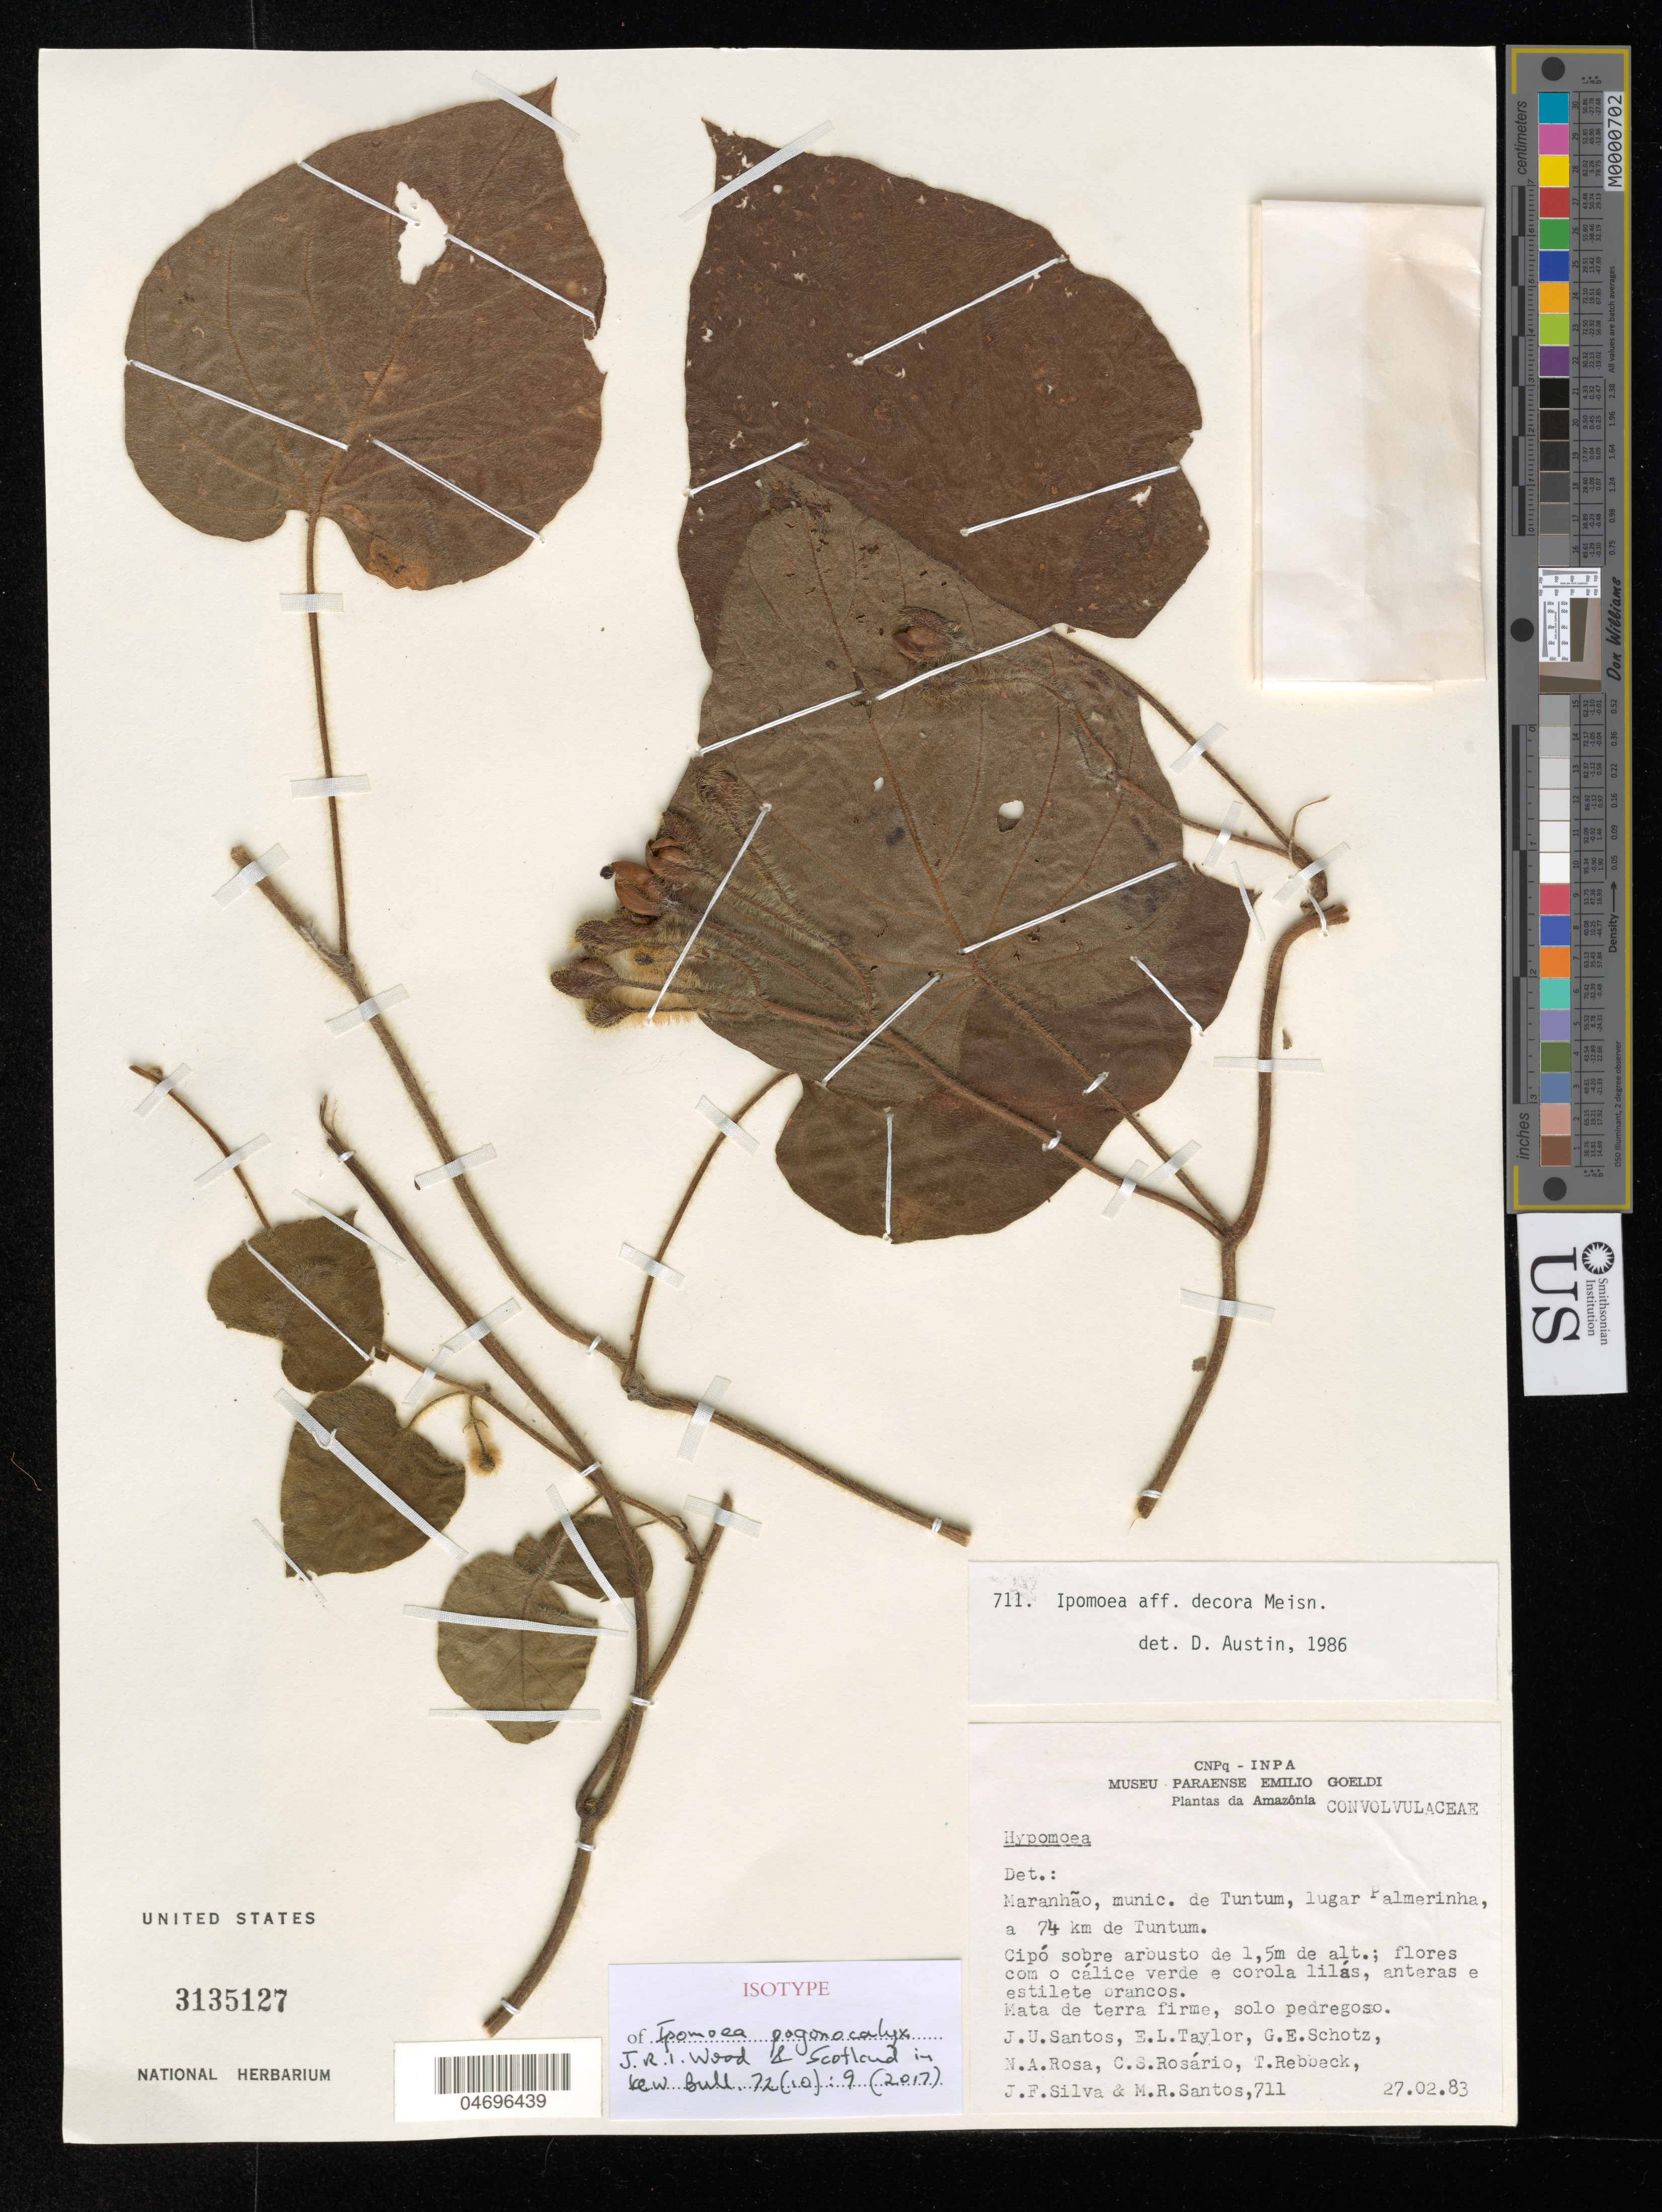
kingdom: Plantae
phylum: Tracheophyta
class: Magnoliopsida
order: Solanales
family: Convolvulaceae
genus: Ipomoea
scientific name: Ipomoea pogonocalyx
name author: J.R.I. Wood & Scotland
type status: Isotype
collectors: J. U. Santos, E. L. Taylor, G. E. Schotz, N. A. Rosa, C. S. Rosário, T. Rebbeck, J. B. Silva & M. R. Santos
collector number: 711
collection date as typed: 27 Feb 1983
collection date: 1983-02-27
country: Brazil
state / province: Maranhão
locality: Lugar Palmerinha, a 74 km de Tuntum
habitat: Mata de terra firme, solo pedregoso.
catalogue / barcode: US 3135127